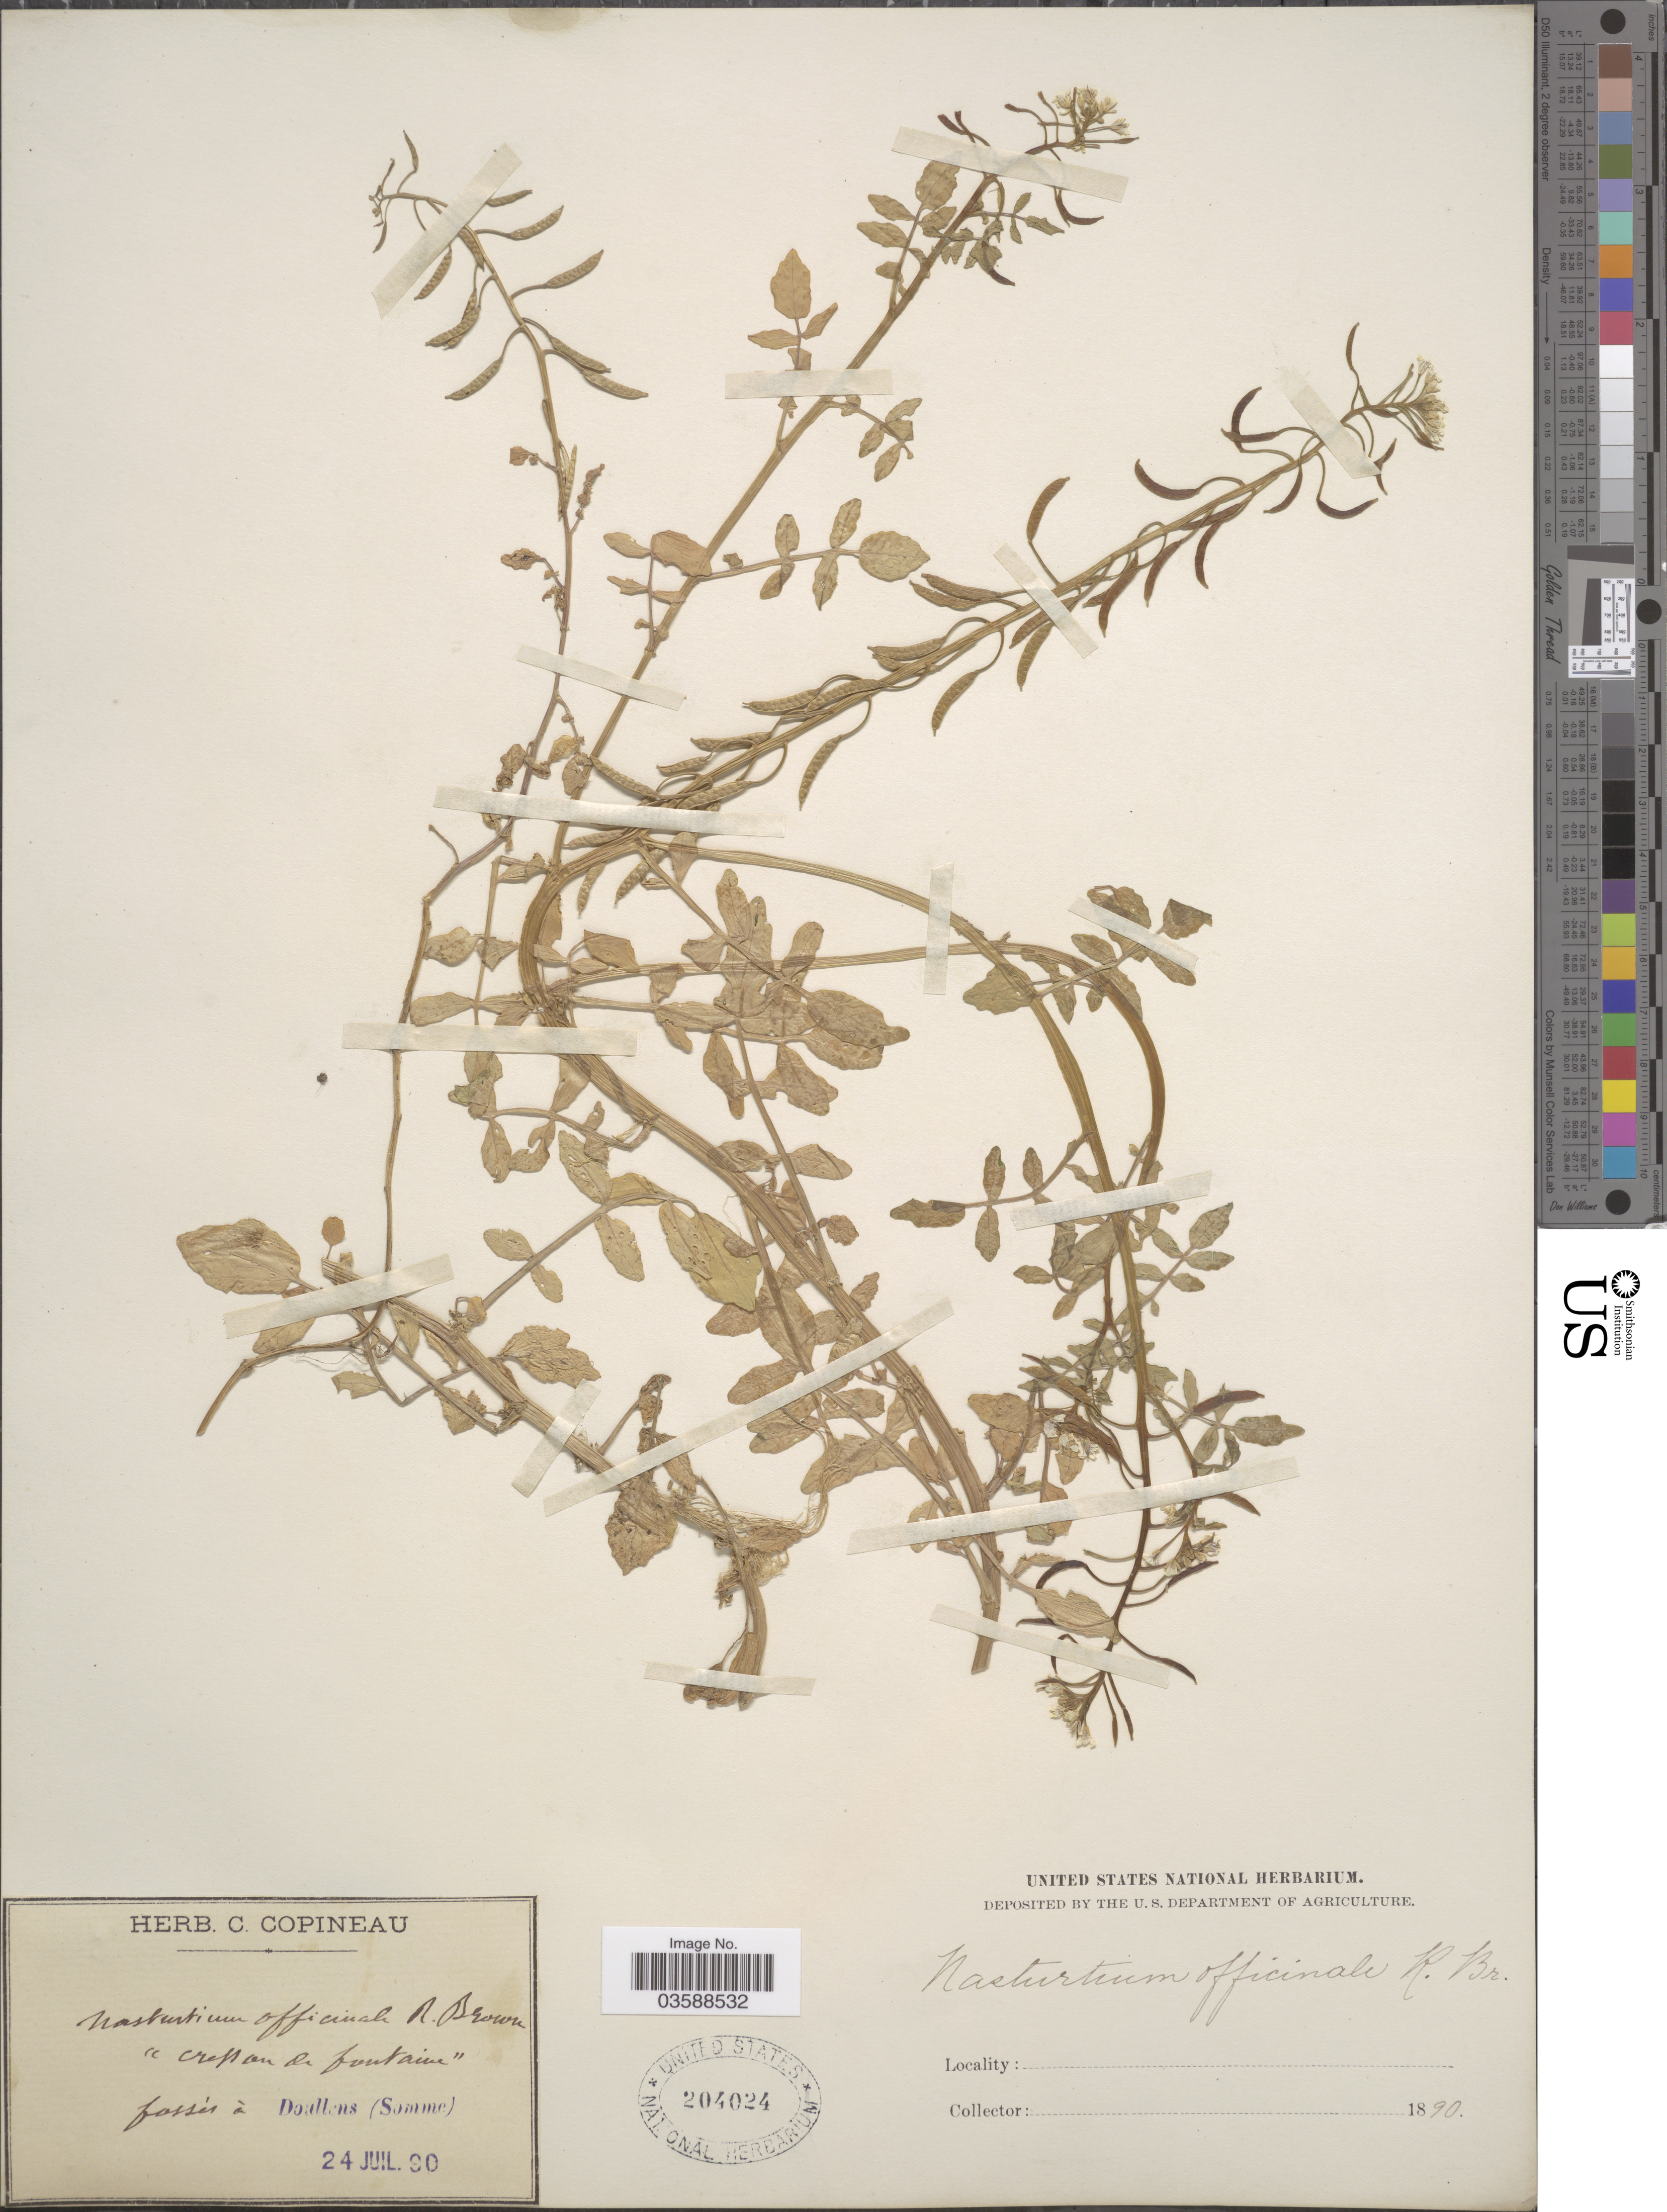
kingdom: Plantae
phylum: Tracheophyta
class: Magnoliopsida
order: Brassicales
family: Brassicaceae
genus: Nasturtium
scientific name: Nasturtium officinale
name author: R. Br.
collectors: ex herb. C. Copineau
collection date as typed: Transcribed d/m/y: 24/7/90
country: France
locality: Fossés à Doullens (Somme).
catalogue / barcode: US 204024